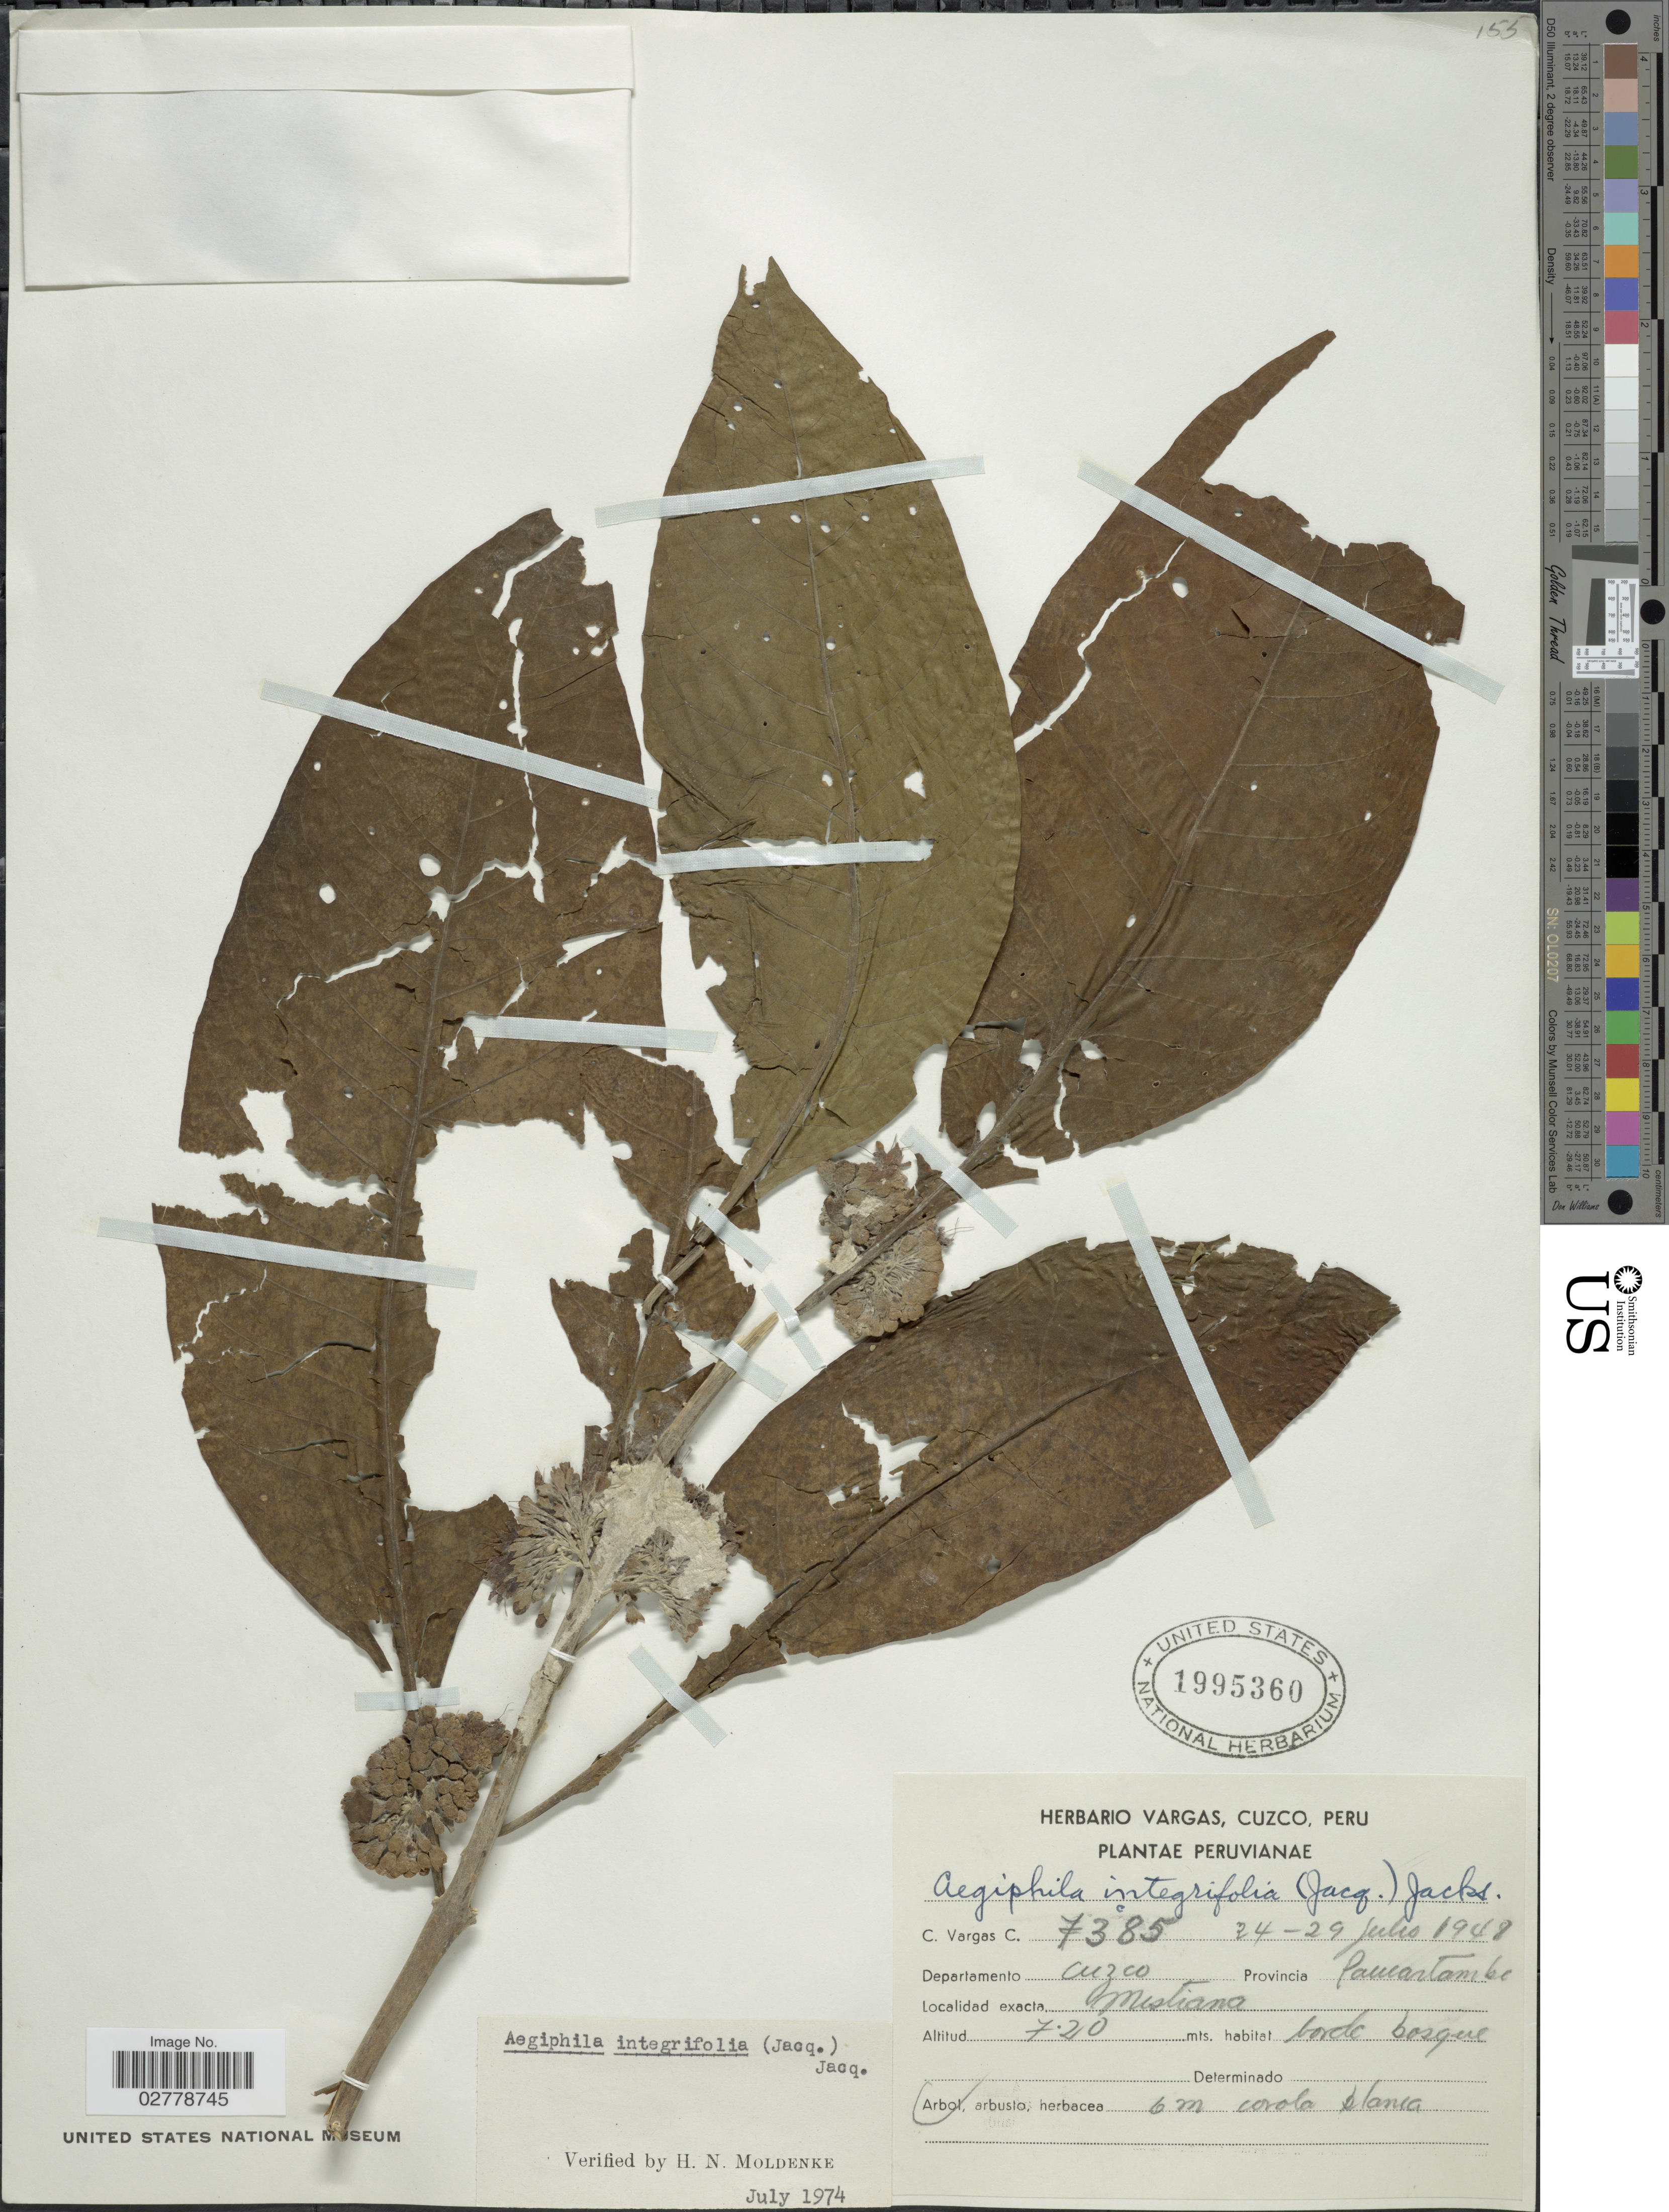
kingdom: Plantae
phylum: Tracheophyta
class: Magnoliopsida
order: Lamiales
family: Lamiaceae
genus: Aegiphila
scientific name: Aegiphila integrifolia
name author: (Jacq.) B.D. Jacks.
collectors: C. Vargas Calderón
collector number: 7385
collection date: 1948-07-24/1948-07-29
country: Peru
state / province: Cusco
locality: Departamento Cuzco, Provincia Paucartambe, Mistiana.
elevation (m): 720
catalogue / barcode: US 1995360